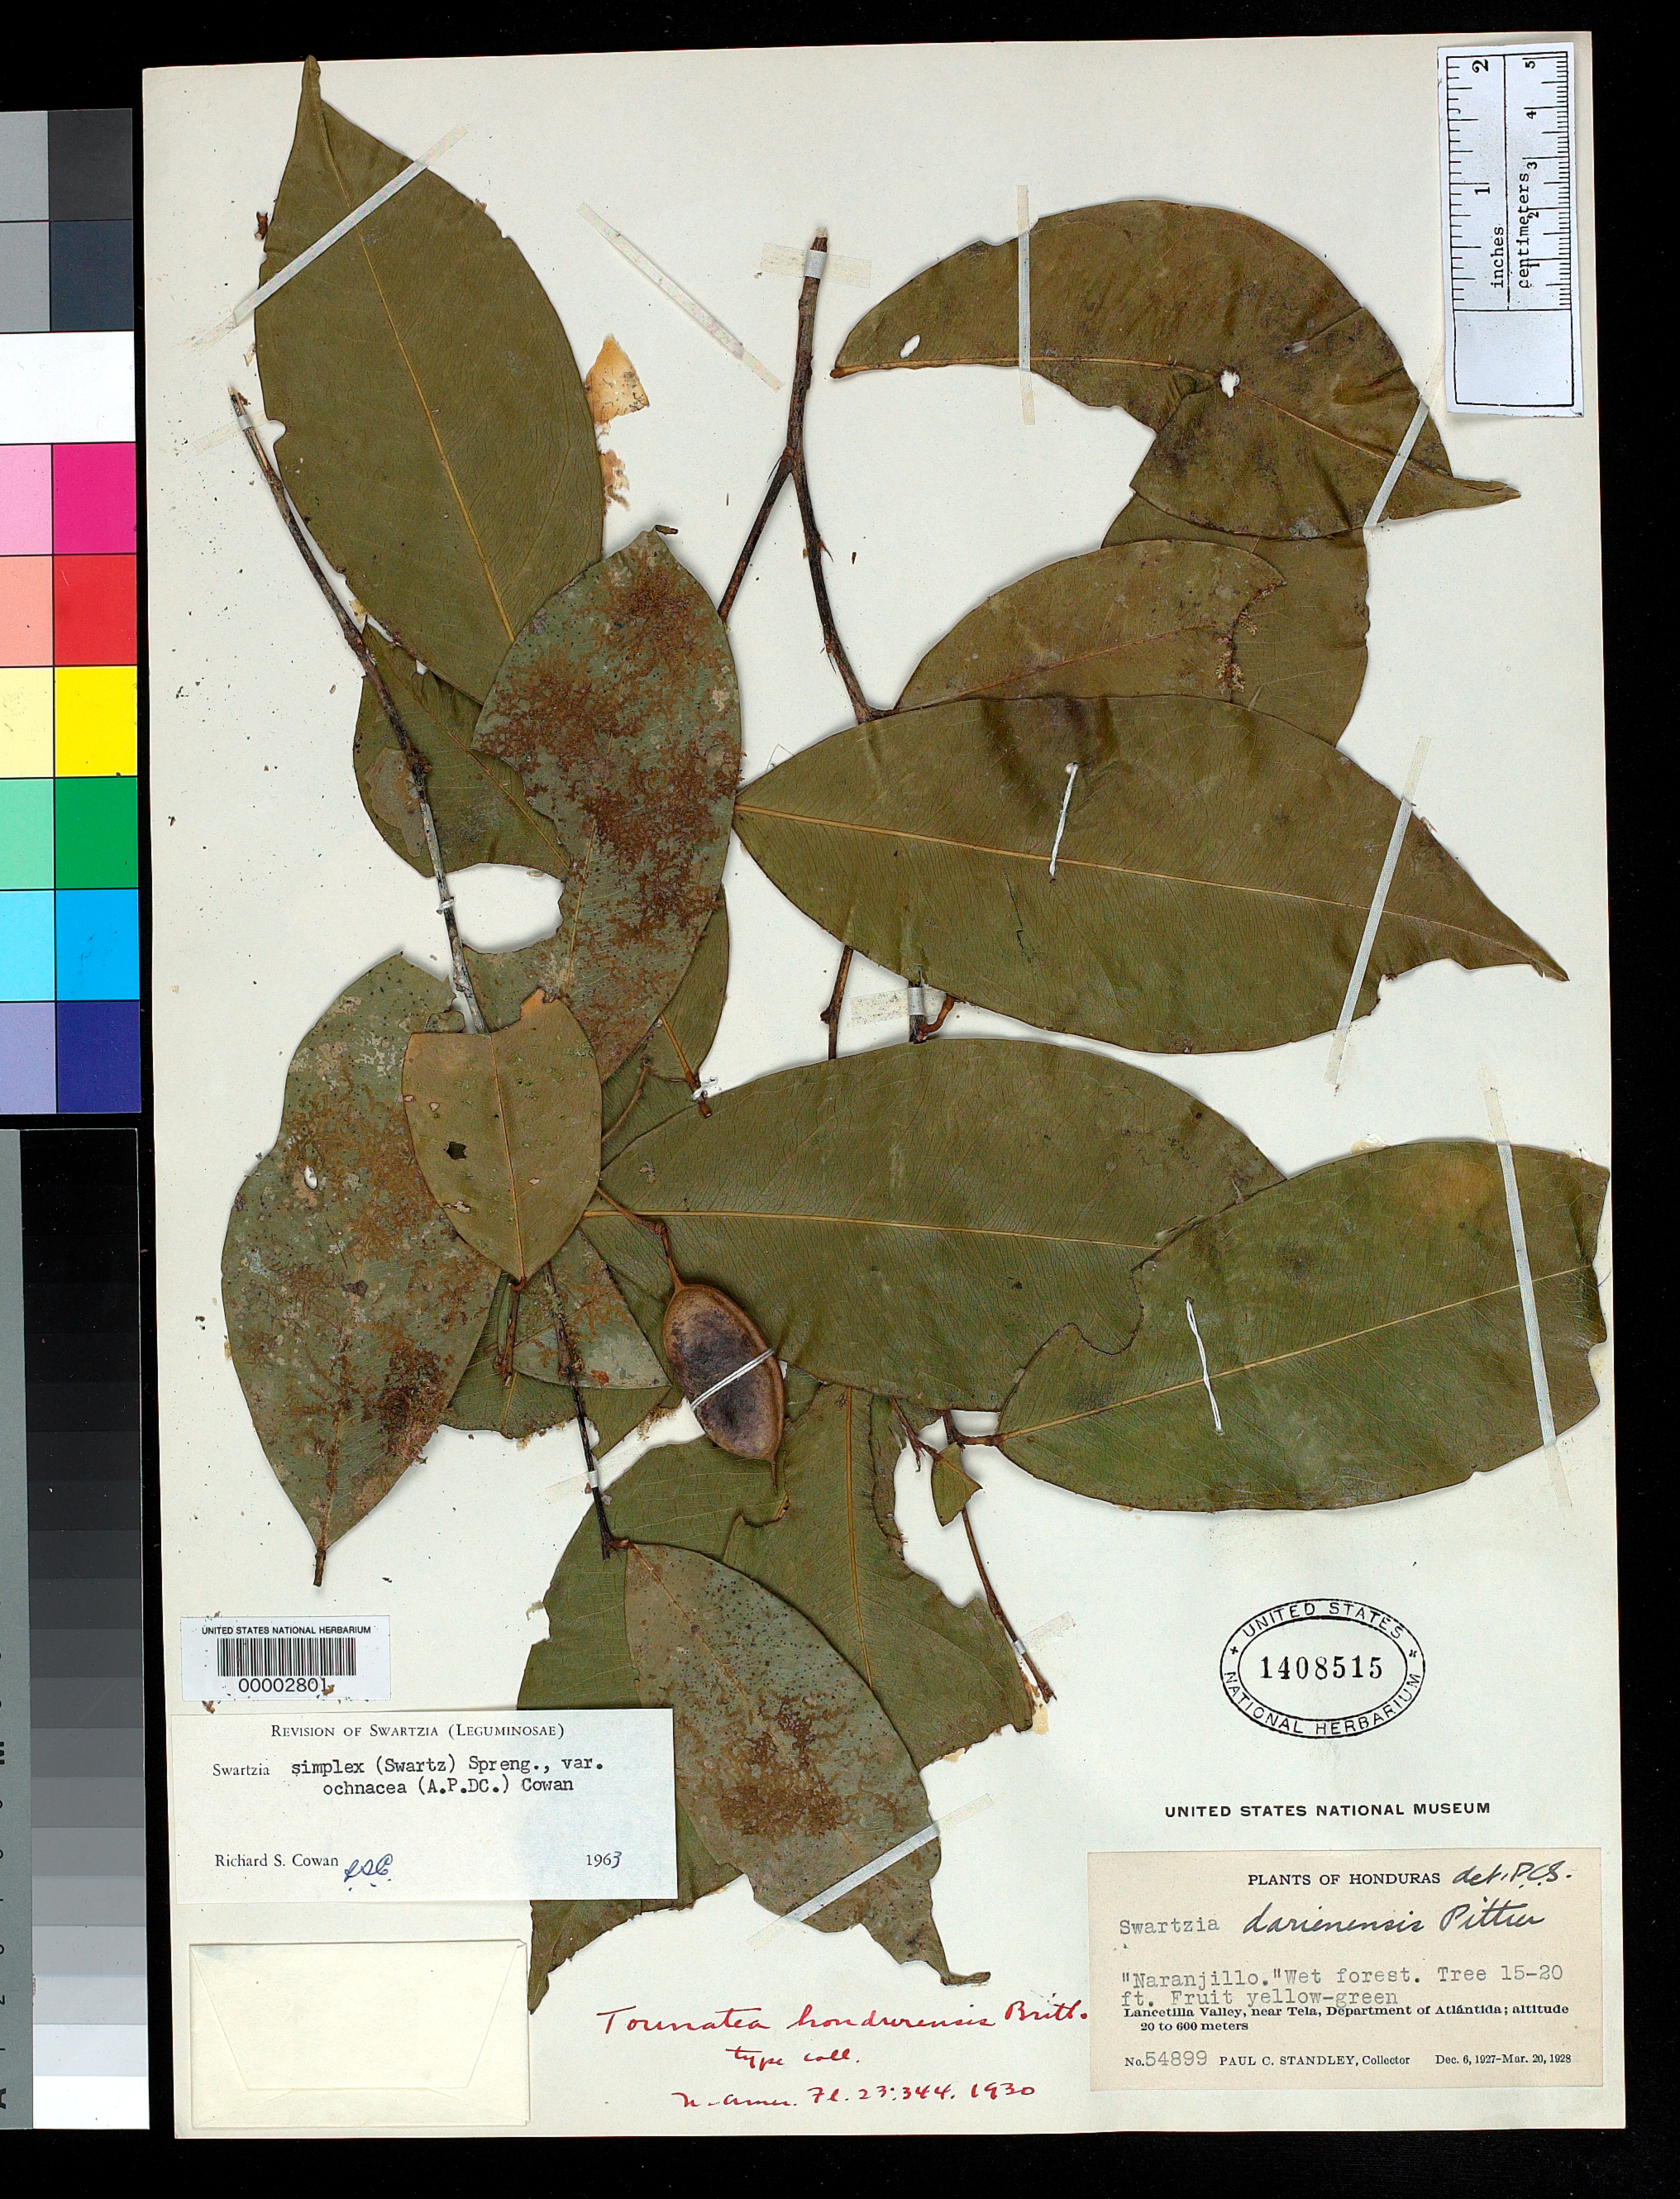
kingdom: Plantae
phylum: Tracheophyta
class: Magnoliopsida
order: Fabales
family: Fabaceae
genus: Tounatea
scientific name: Tounatea hondurensis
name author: Britton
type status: Isotype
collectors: P. C. Standley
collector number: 54899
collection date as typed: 06 Dec 1927 to 20 Mar 1928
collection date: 1927-12-06/1928-03-20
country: Honduras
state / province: Atlántida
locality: Lancetilla Valley, near Tela.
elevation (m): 20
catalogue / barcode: US 1408515